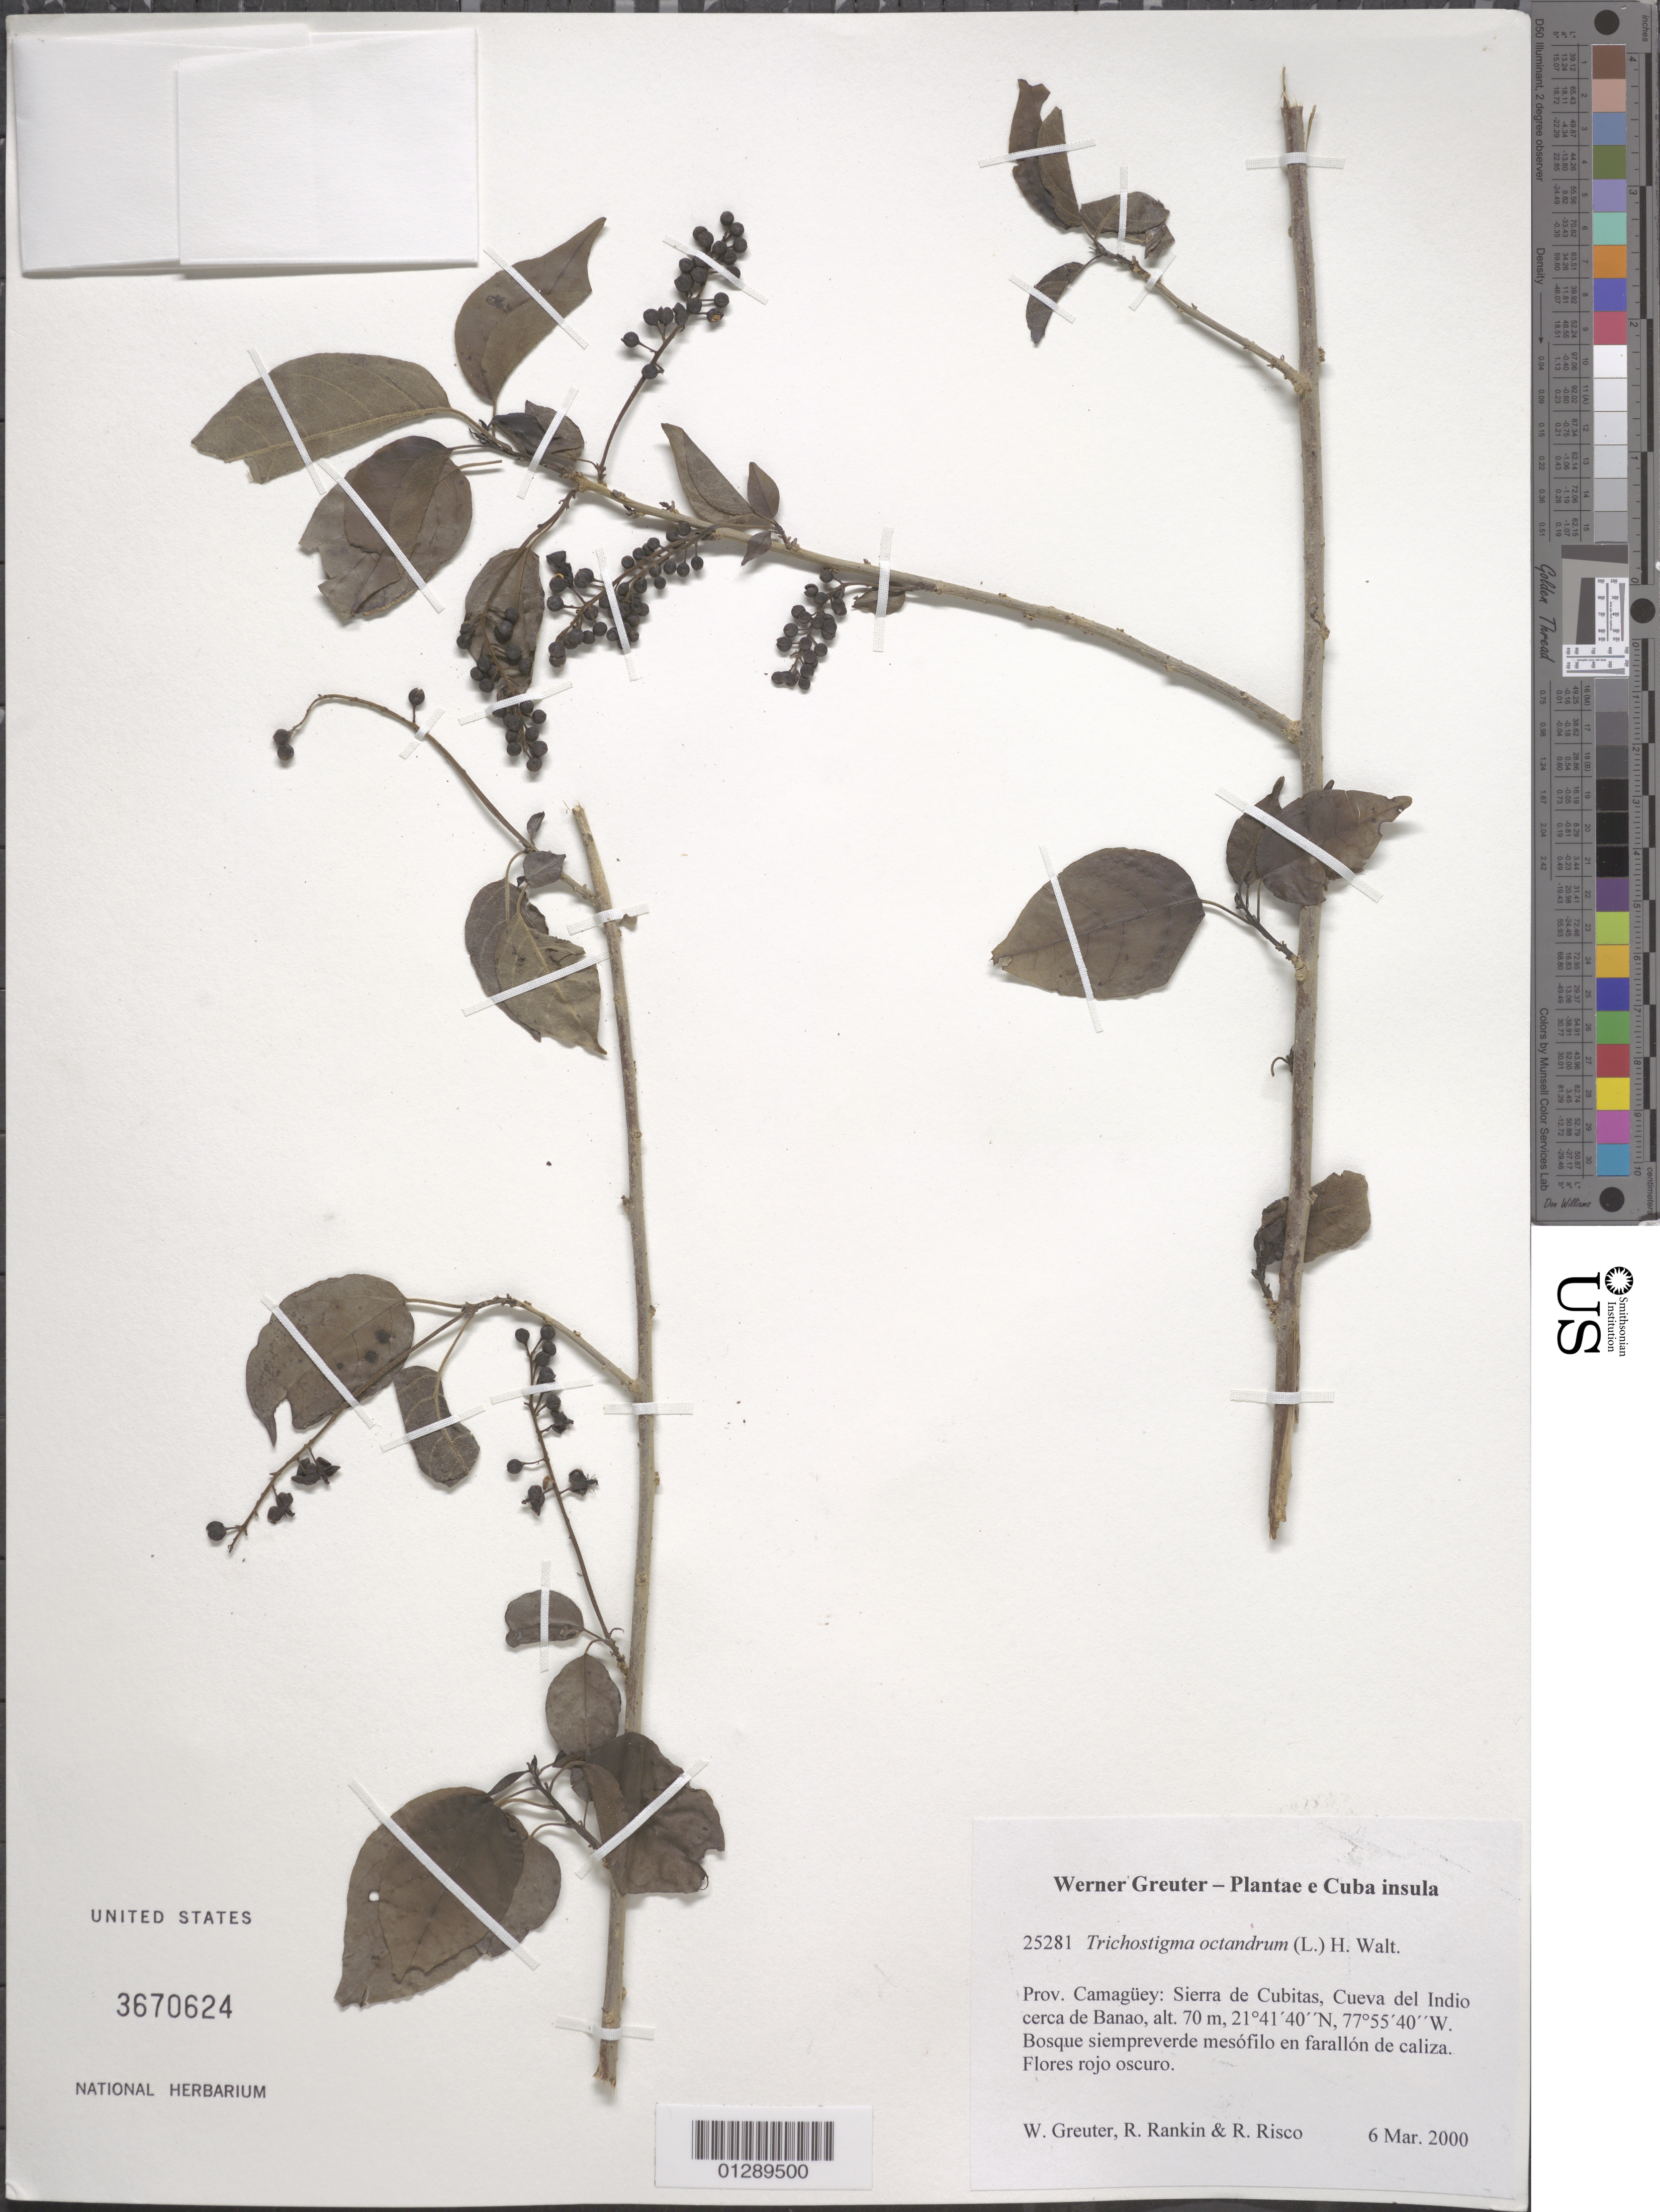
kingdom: Plantae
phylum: Tracheophyta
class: Magnoliopsida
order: Caryophyllales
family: Phytolaccaceae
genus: Trichostigma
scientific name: Trichostigma octandrum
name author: (L.) H. Walter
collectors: W. R. Greuter, R. Rankin Rodriguez & R. Risco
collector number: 25281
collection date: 2000-03-06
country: Cuba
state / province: Camagüey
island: Cuba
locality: Sierra de Cubitas, Cueva del Indio cerca de Banao.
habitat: Bosque siempreverde mesófilo en farallón de caliza.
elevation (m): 70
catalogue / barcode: US 3670624